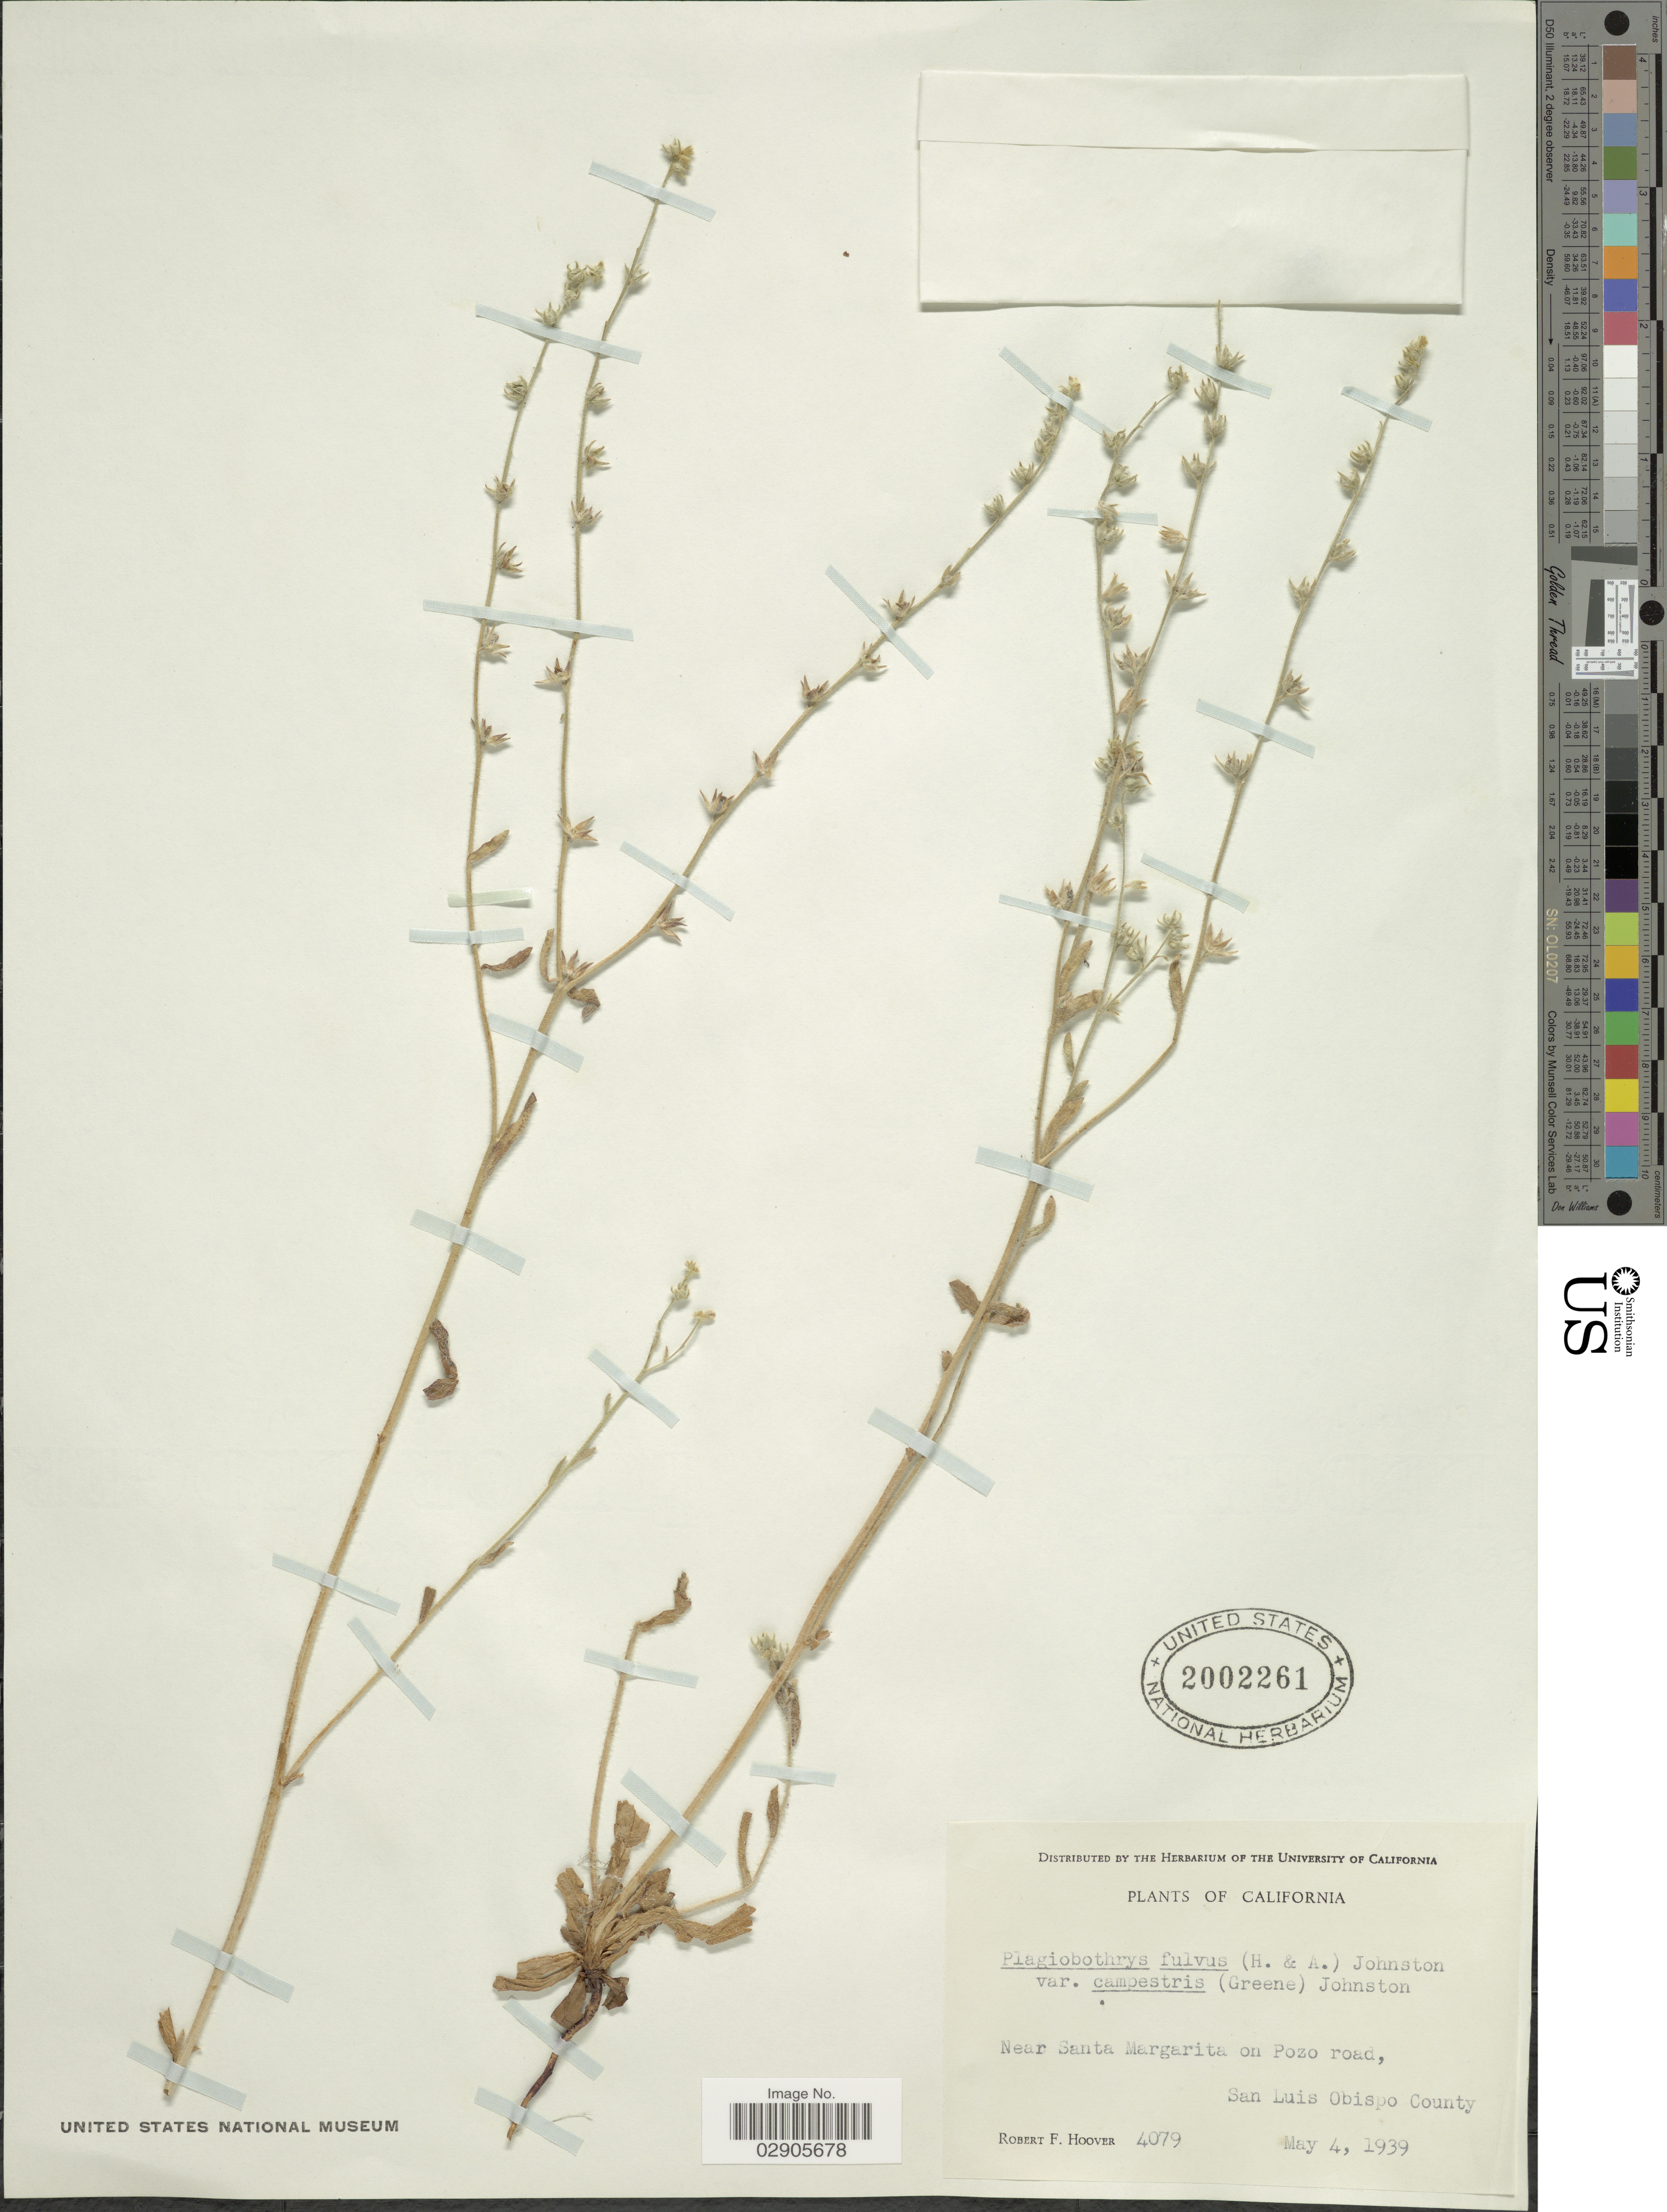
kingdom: Plantae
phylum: Tracheophyta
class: Magnoliopsida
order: Boraginales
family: Boraginaceae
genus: Plagiobothrys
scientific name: Plagiobothrys fulvus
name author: (Hook. & Arn.) I.M. Johnst.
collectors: R. F. Hoover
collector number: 4079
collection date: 1939-05-04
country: United States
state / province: California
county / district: San Luis Obispo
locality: Near Santa Margarita on Pozo road, San Luis Obispo County.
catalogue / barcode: US 2002261